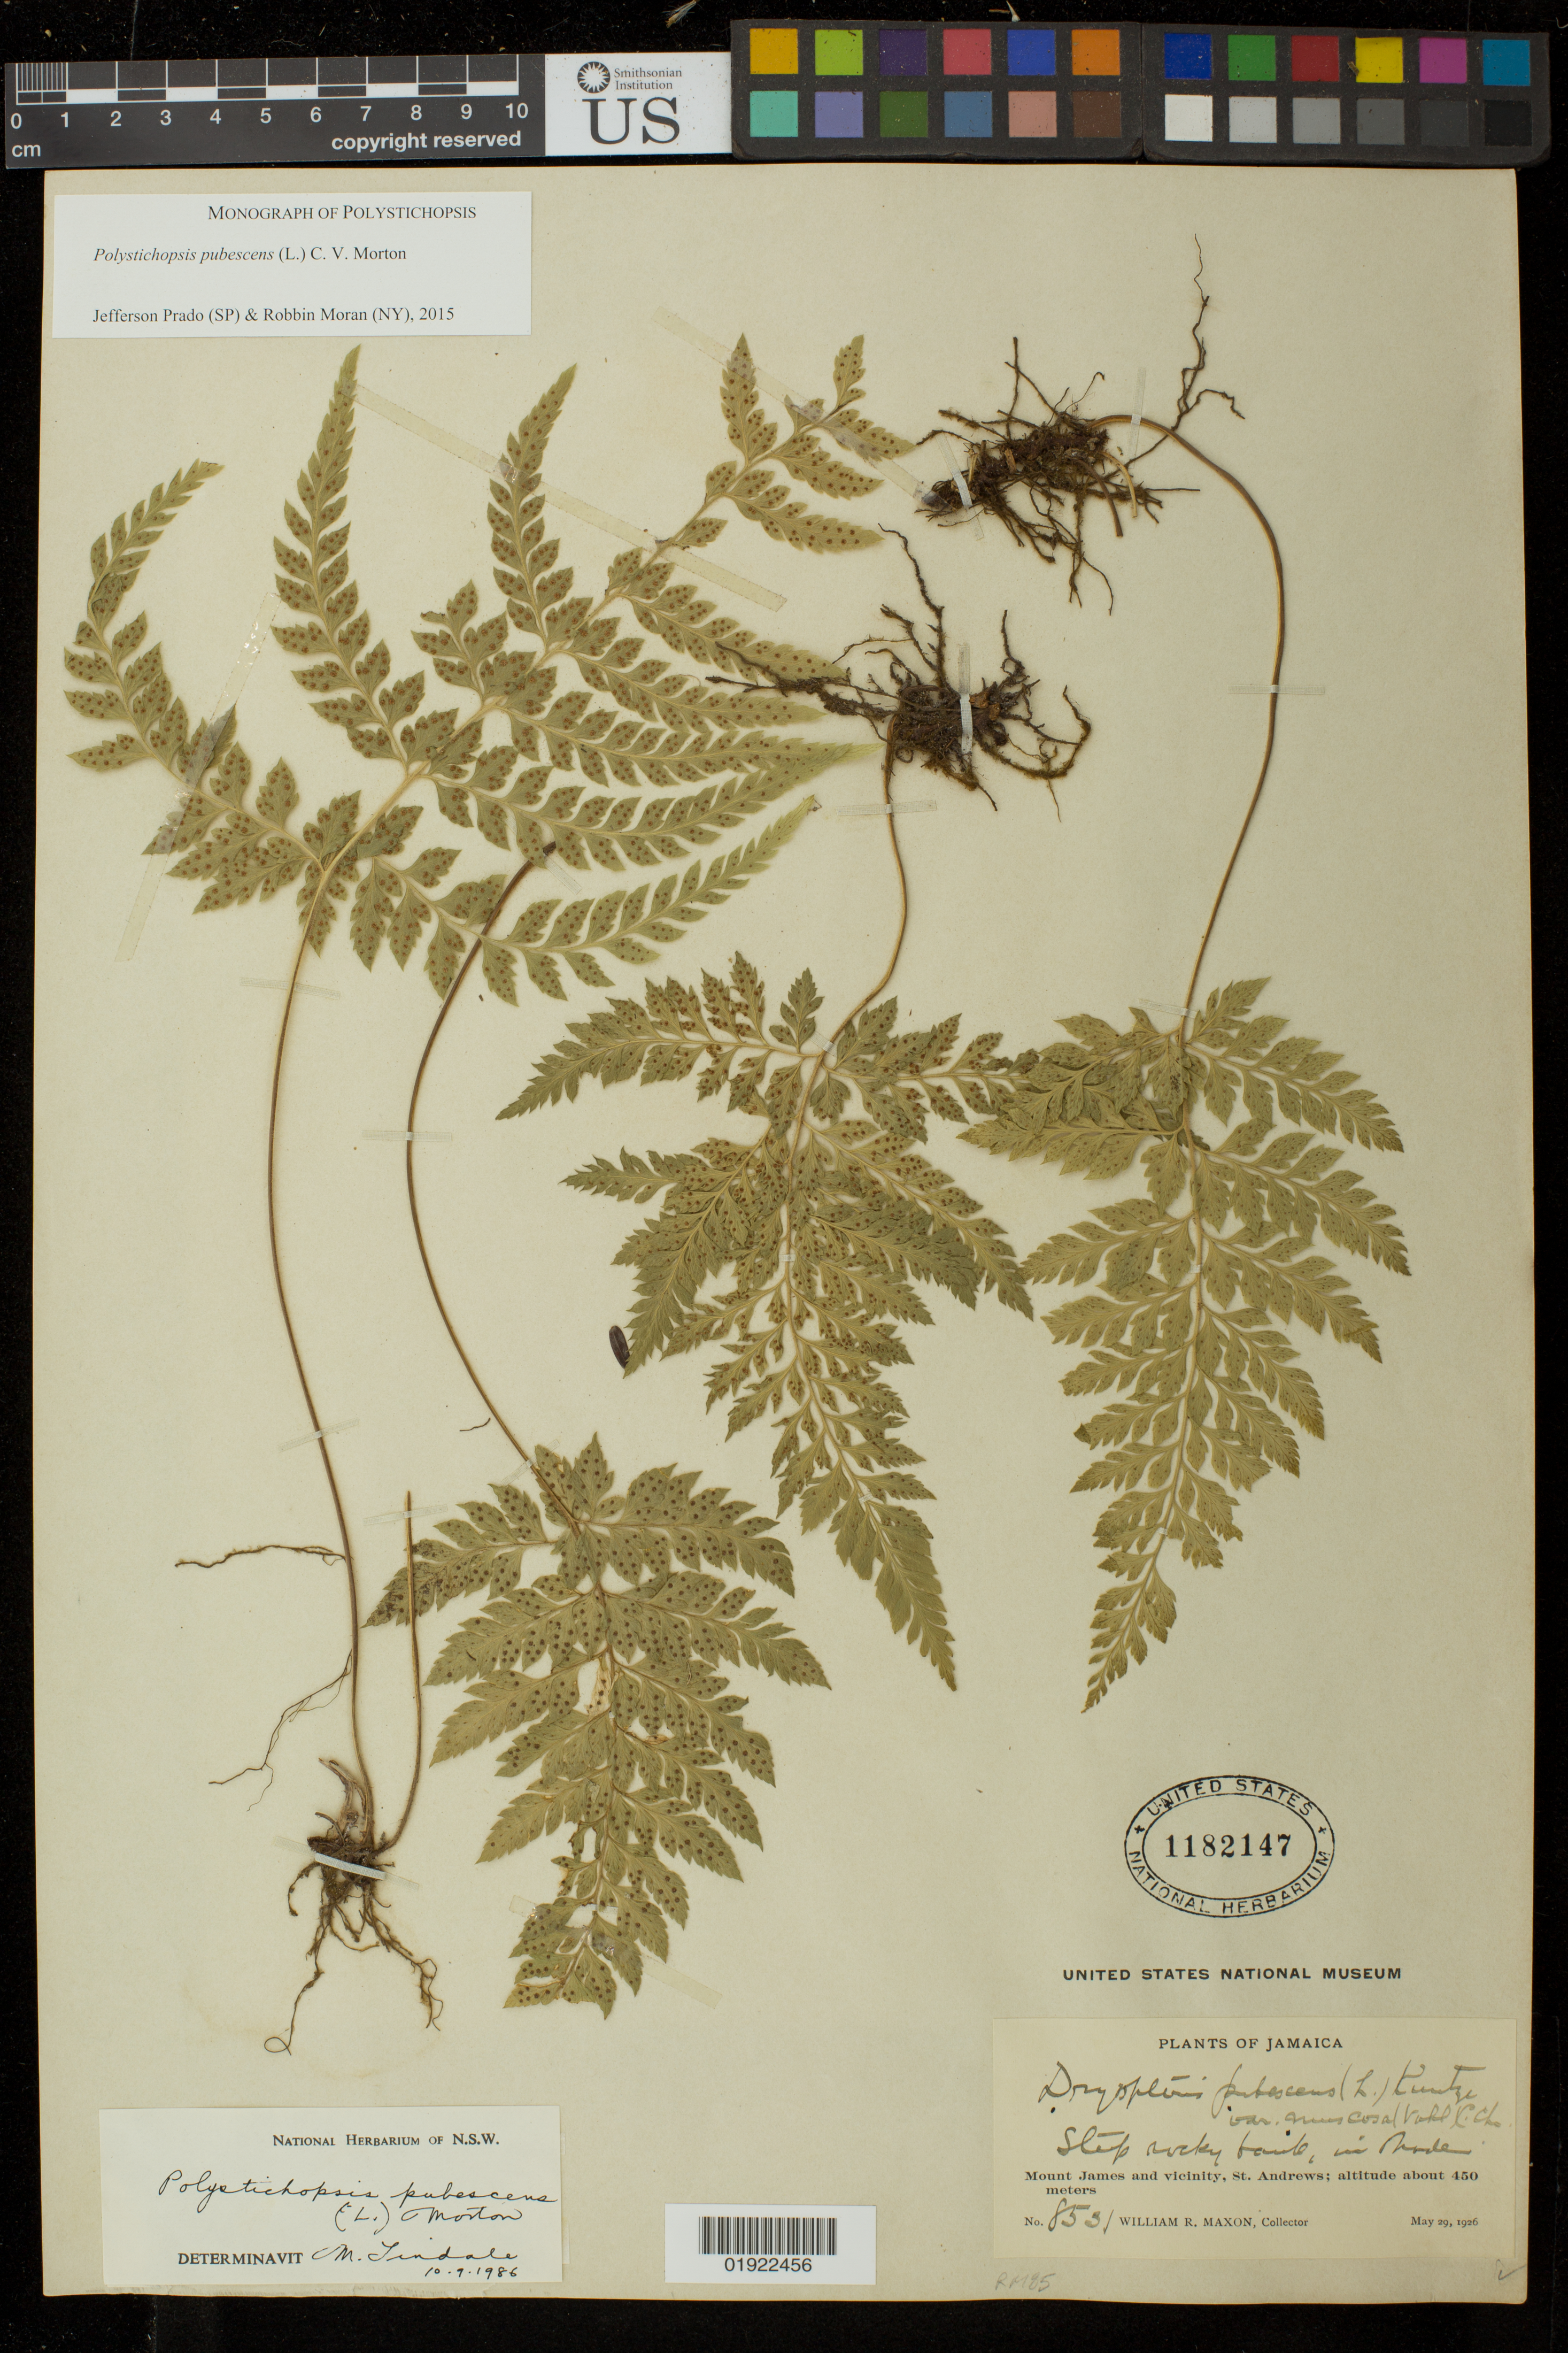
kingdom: Plantae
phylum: Tracheophyta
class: Polypodiopsida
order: Polypodiales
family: Dryopteridaceae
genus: Polystichopsis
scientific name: Polystichopsis pubescens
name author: (L.) C.V. Morton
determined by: Prado, J.; Moran, R. C.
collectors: W. R. Maxon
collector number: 8531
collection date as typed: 29 May 1926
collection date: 1926-05-29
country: Jamaica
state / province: Saint Andrew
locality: Mount James and vicinity, St. Andrews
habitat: steep rocky bank in shade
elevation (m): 450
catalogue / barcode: US 1182147